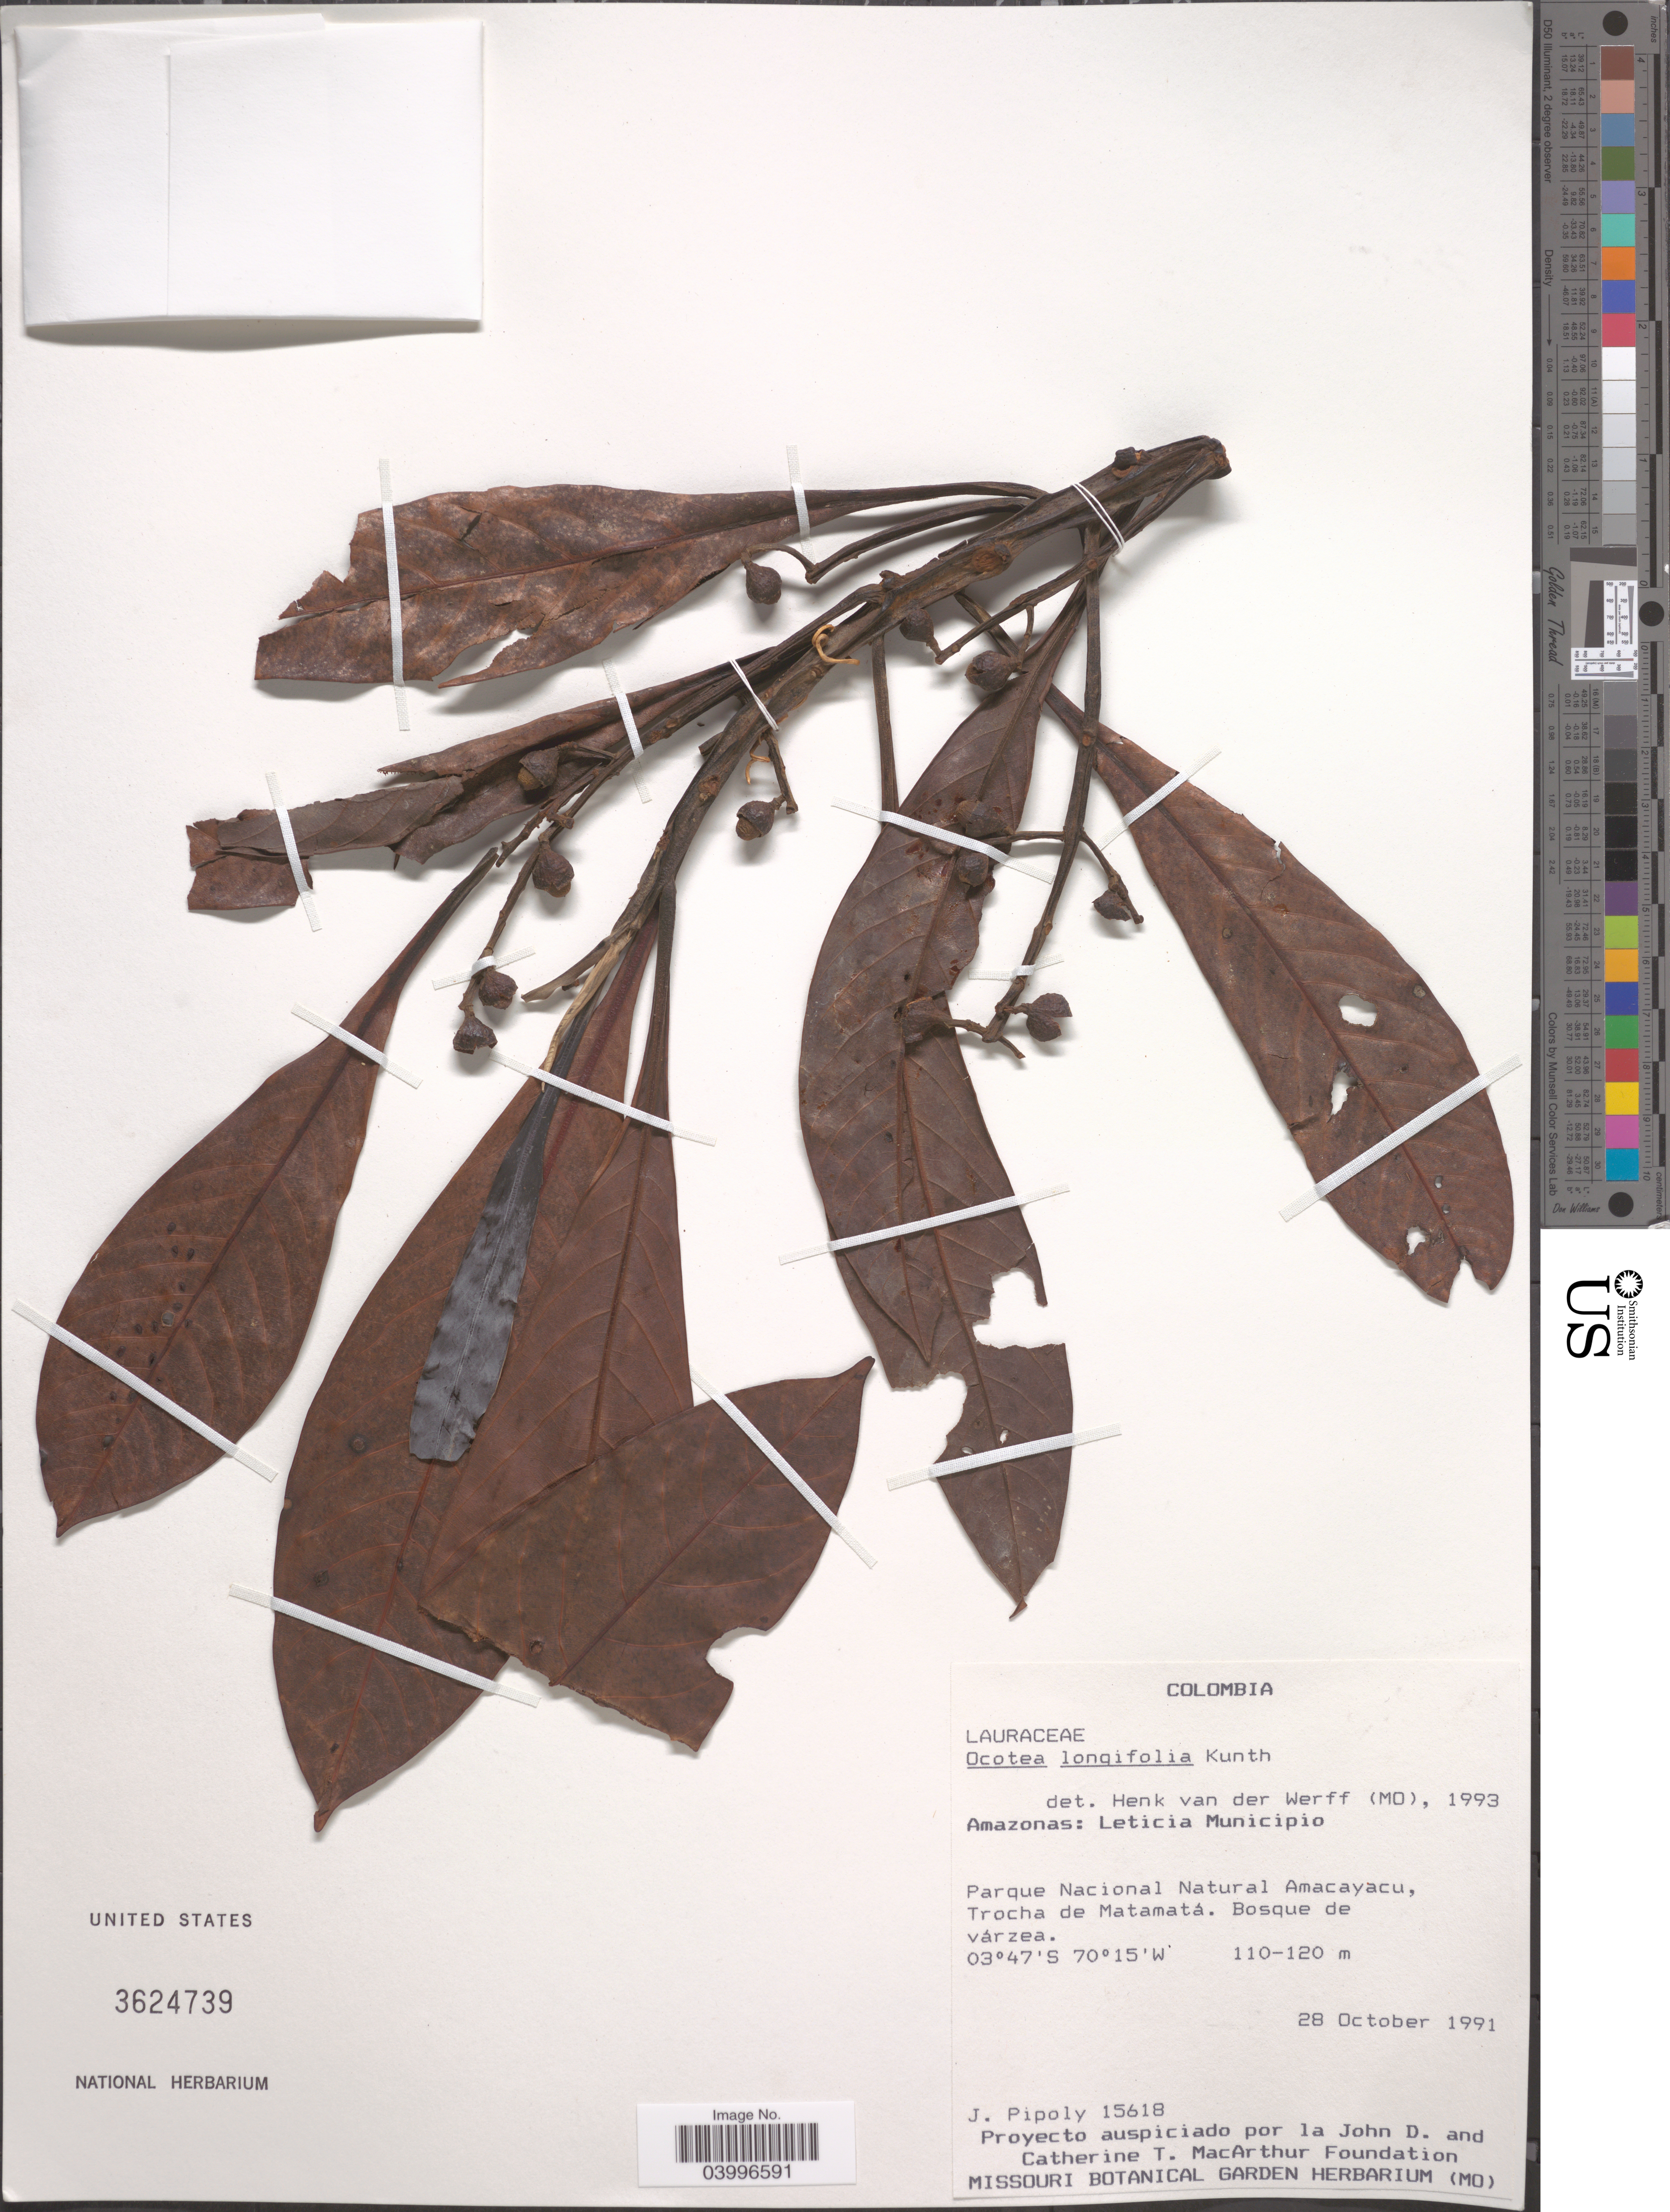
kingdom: Plantae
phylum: Tracheophyta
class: Magnoliopsida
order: Laurales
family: Lauraceae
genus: Ocotea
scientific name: Ocotea longifolia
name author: Kunth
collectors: J. J. Pipoly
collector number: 15618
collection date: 1991-10-28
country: Colombia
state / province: Amazônas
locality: Leticia Municipio. Parque Nacional Natural Amacayacu, Trocha de Matamatá.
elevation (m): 110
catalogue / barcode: US 3624739